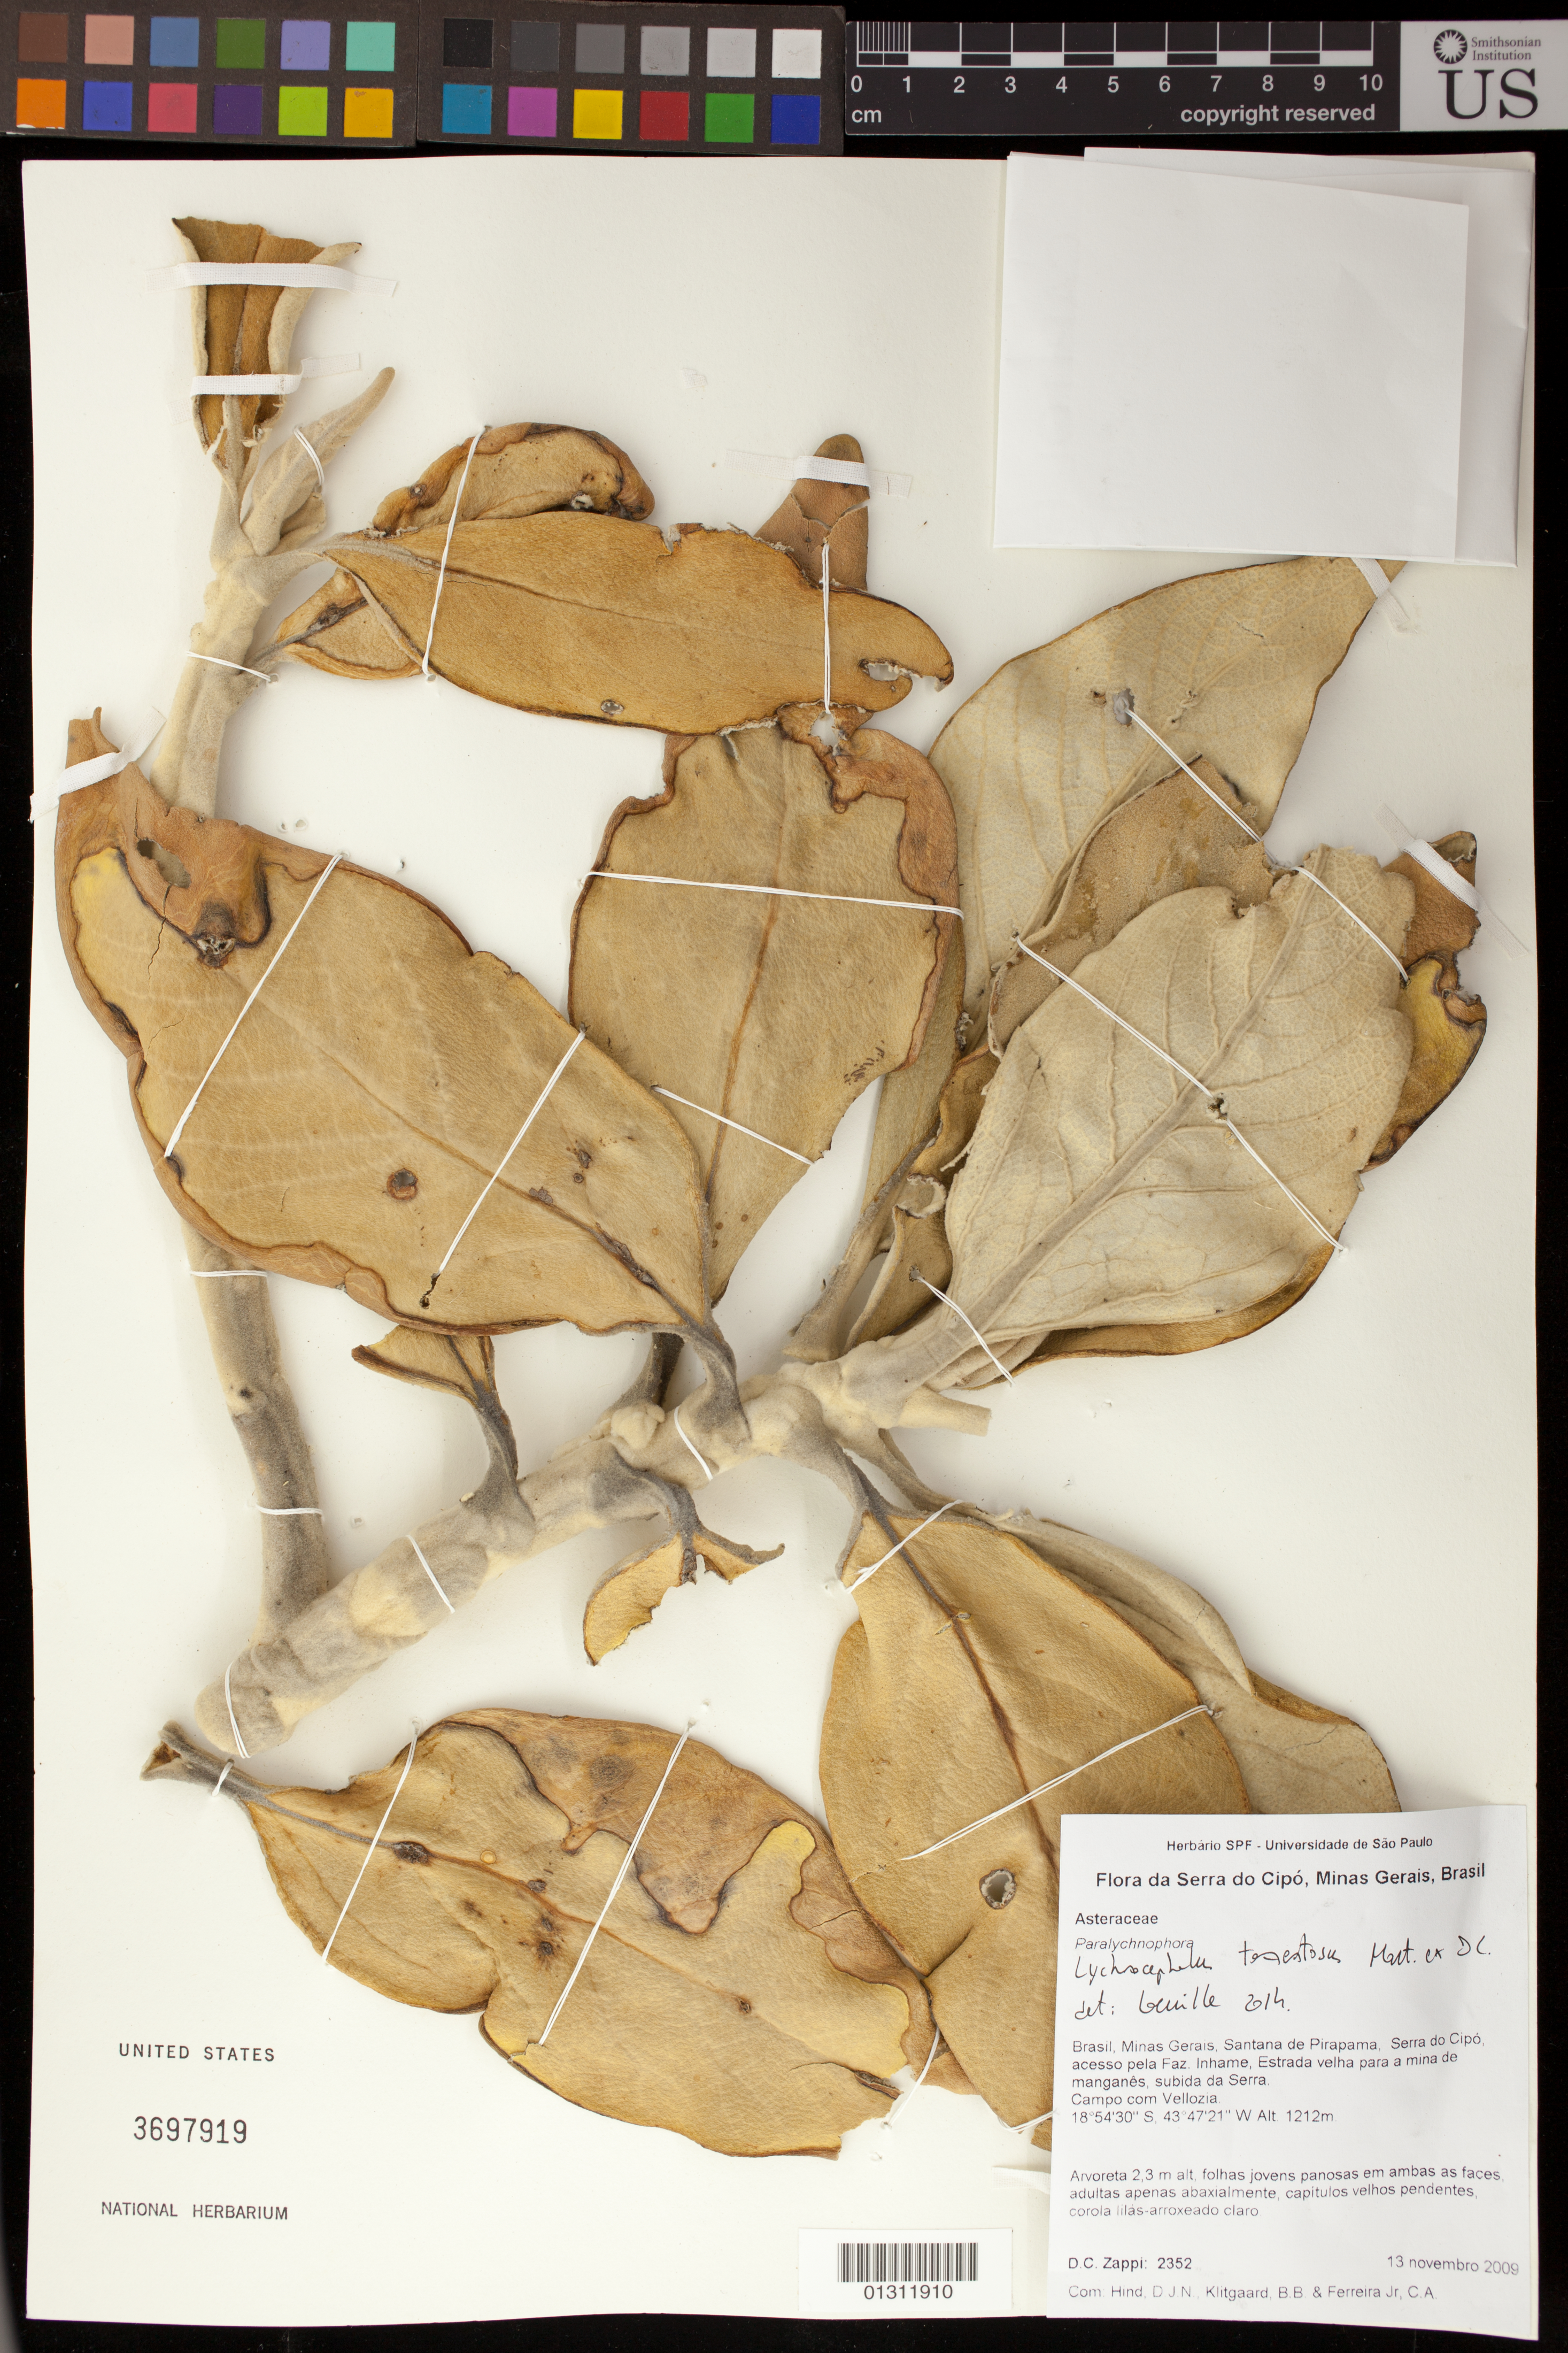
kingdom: Plantae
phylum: Tracheophyta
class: Magnoliopsida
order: Asterales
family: Asteraceae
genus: Lychnophora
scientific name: Lychnophora tomentosa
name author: (Mart. ex DC.) Sch. Bip.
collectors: D. Zappi, D. J. N. Hind, B. B. Klitgaard & C. Ferreira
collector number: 2352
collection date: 2009-11-13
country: Brazil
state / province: Minas Gerais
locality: Santana do Pirapama, Serra do Cipo, acesso pela Faz. Inhame.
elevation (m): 1212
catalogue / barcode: US 3697919